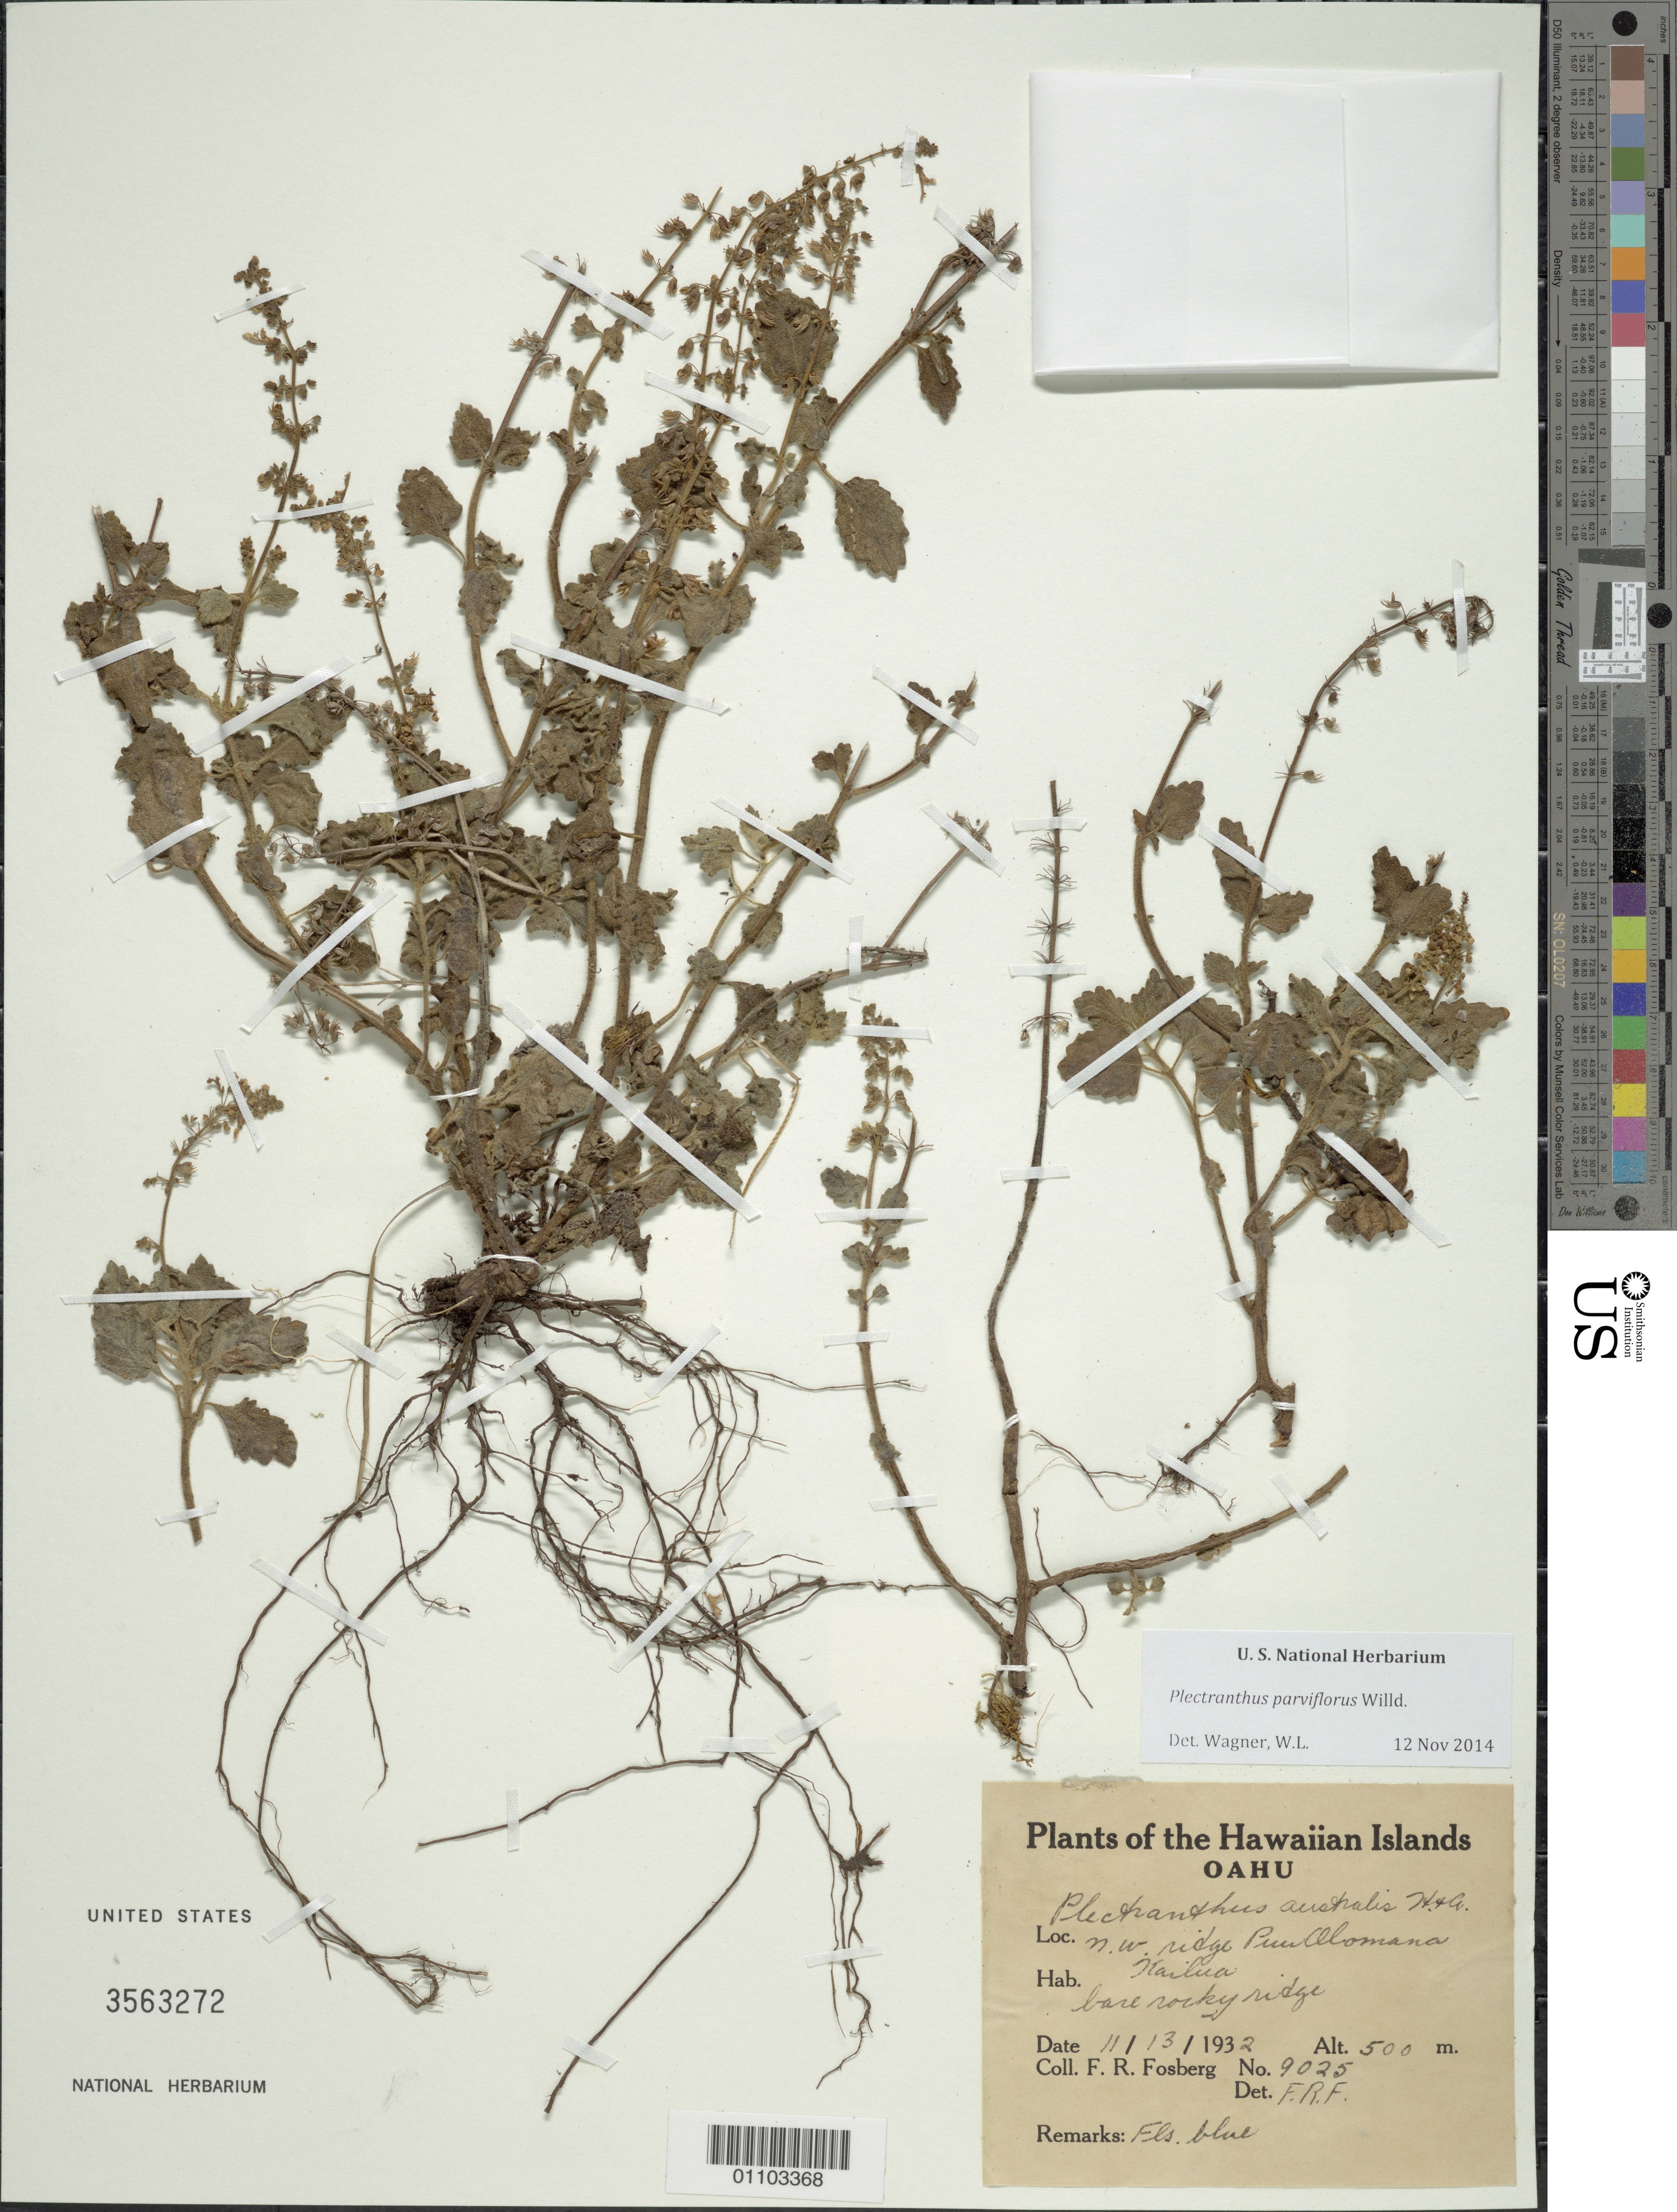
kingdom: Plantae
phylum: Tracheophyta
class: Magnoliopsida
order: Lamiales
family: Lamiaceae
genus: Coleus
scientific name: Coleus australis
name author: (Br.) A.J. Paton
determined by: Wagner, W. L., (BOT), Smithsonian Institution - National Museum of Natural History (UNITED STATES)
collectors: F. R. Fosberg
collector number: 9025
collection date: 1932-11-13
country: United States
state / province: Hawaii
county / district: Honolulu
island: Oahu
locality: N.W. ridge, Puu Olomana, Kailua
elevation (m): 500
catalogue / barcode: US 3563272